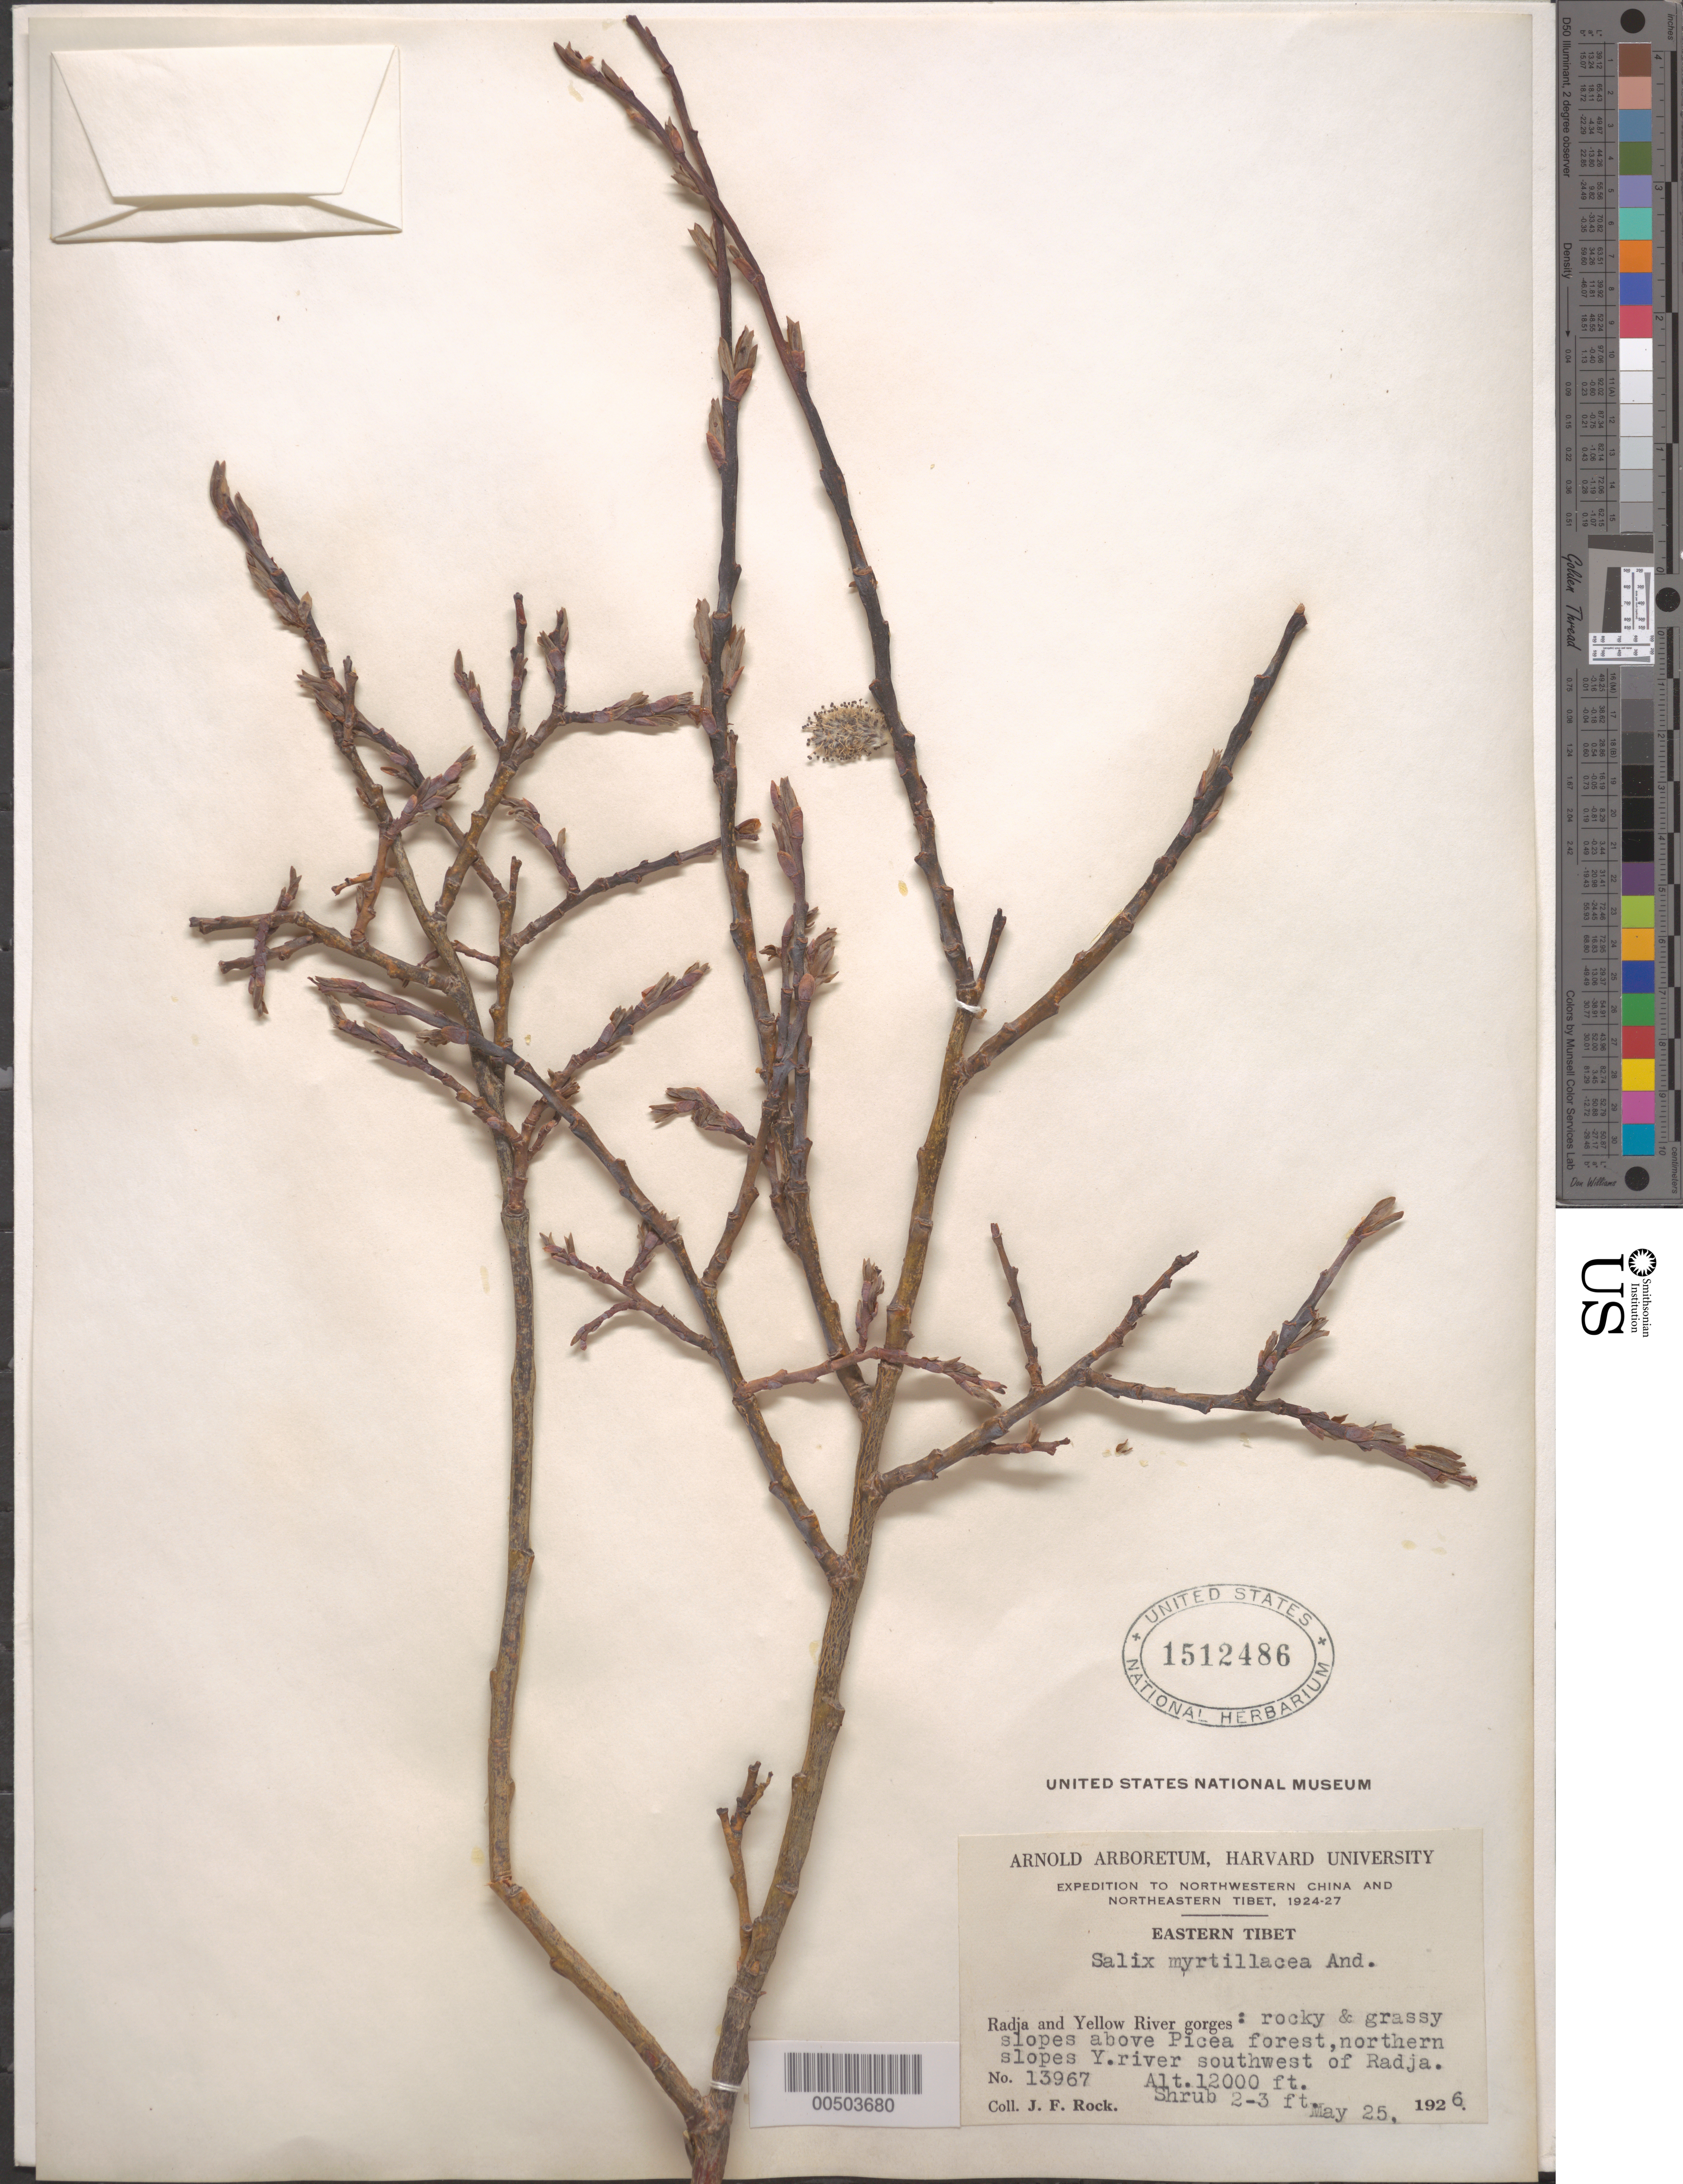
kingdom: Plantae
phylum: Tracheophyta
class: Magnoliopsida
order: Malpighiales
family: Salicaceae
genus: Salix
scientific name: Salix myrtillacea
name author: Andersson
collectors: J. F. Rock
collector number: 13967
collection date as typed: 25 May 1926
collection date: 1926-05-25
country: China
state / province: Xizang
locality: Radja and Yellow River gorges: rocky & grassy slopes above Picea forest, northern slopes Y. river southwest of Radja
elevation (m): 3658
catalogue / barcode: US 1512486